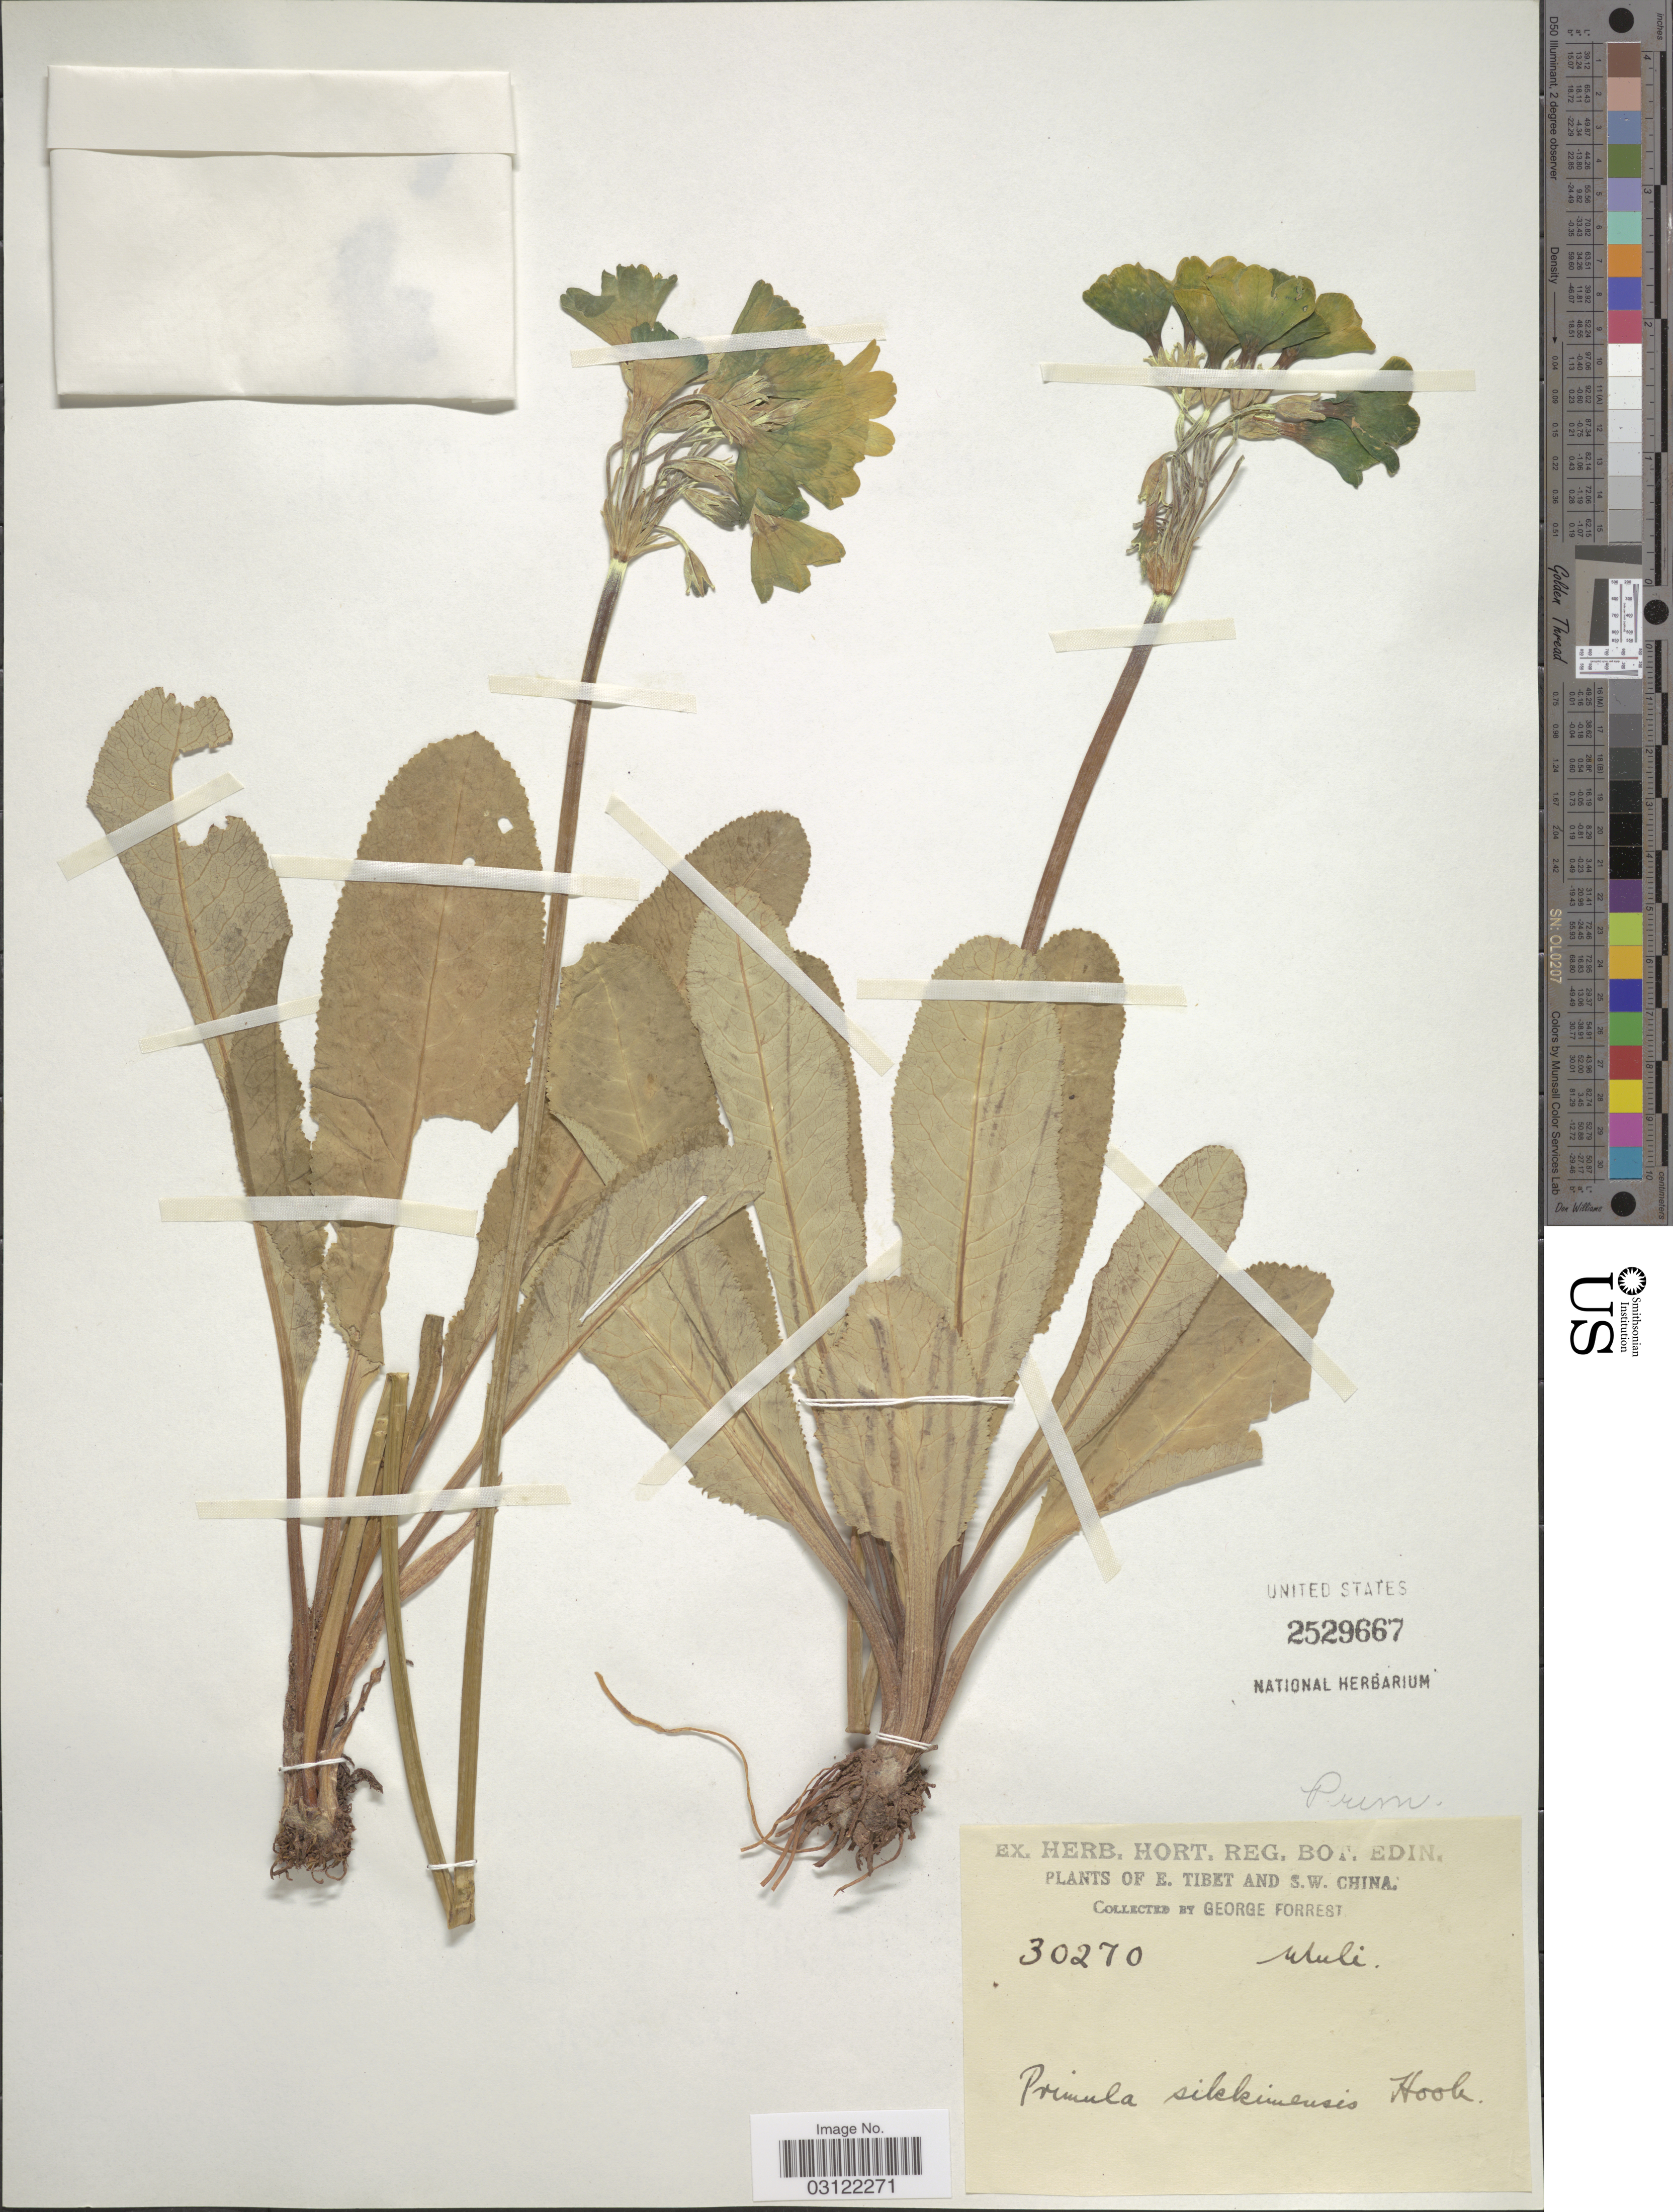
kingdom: Plantae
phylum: Tracheophyta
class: Magnoliopsida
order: Ericales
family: Primulaceae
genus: Primula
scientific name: Primula sikkimensis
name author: Hook.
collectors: G. Forrest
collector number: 30270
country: China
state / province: Xizang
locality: E. Tibet and S. W. China. Muli.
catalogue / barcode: US 2529667